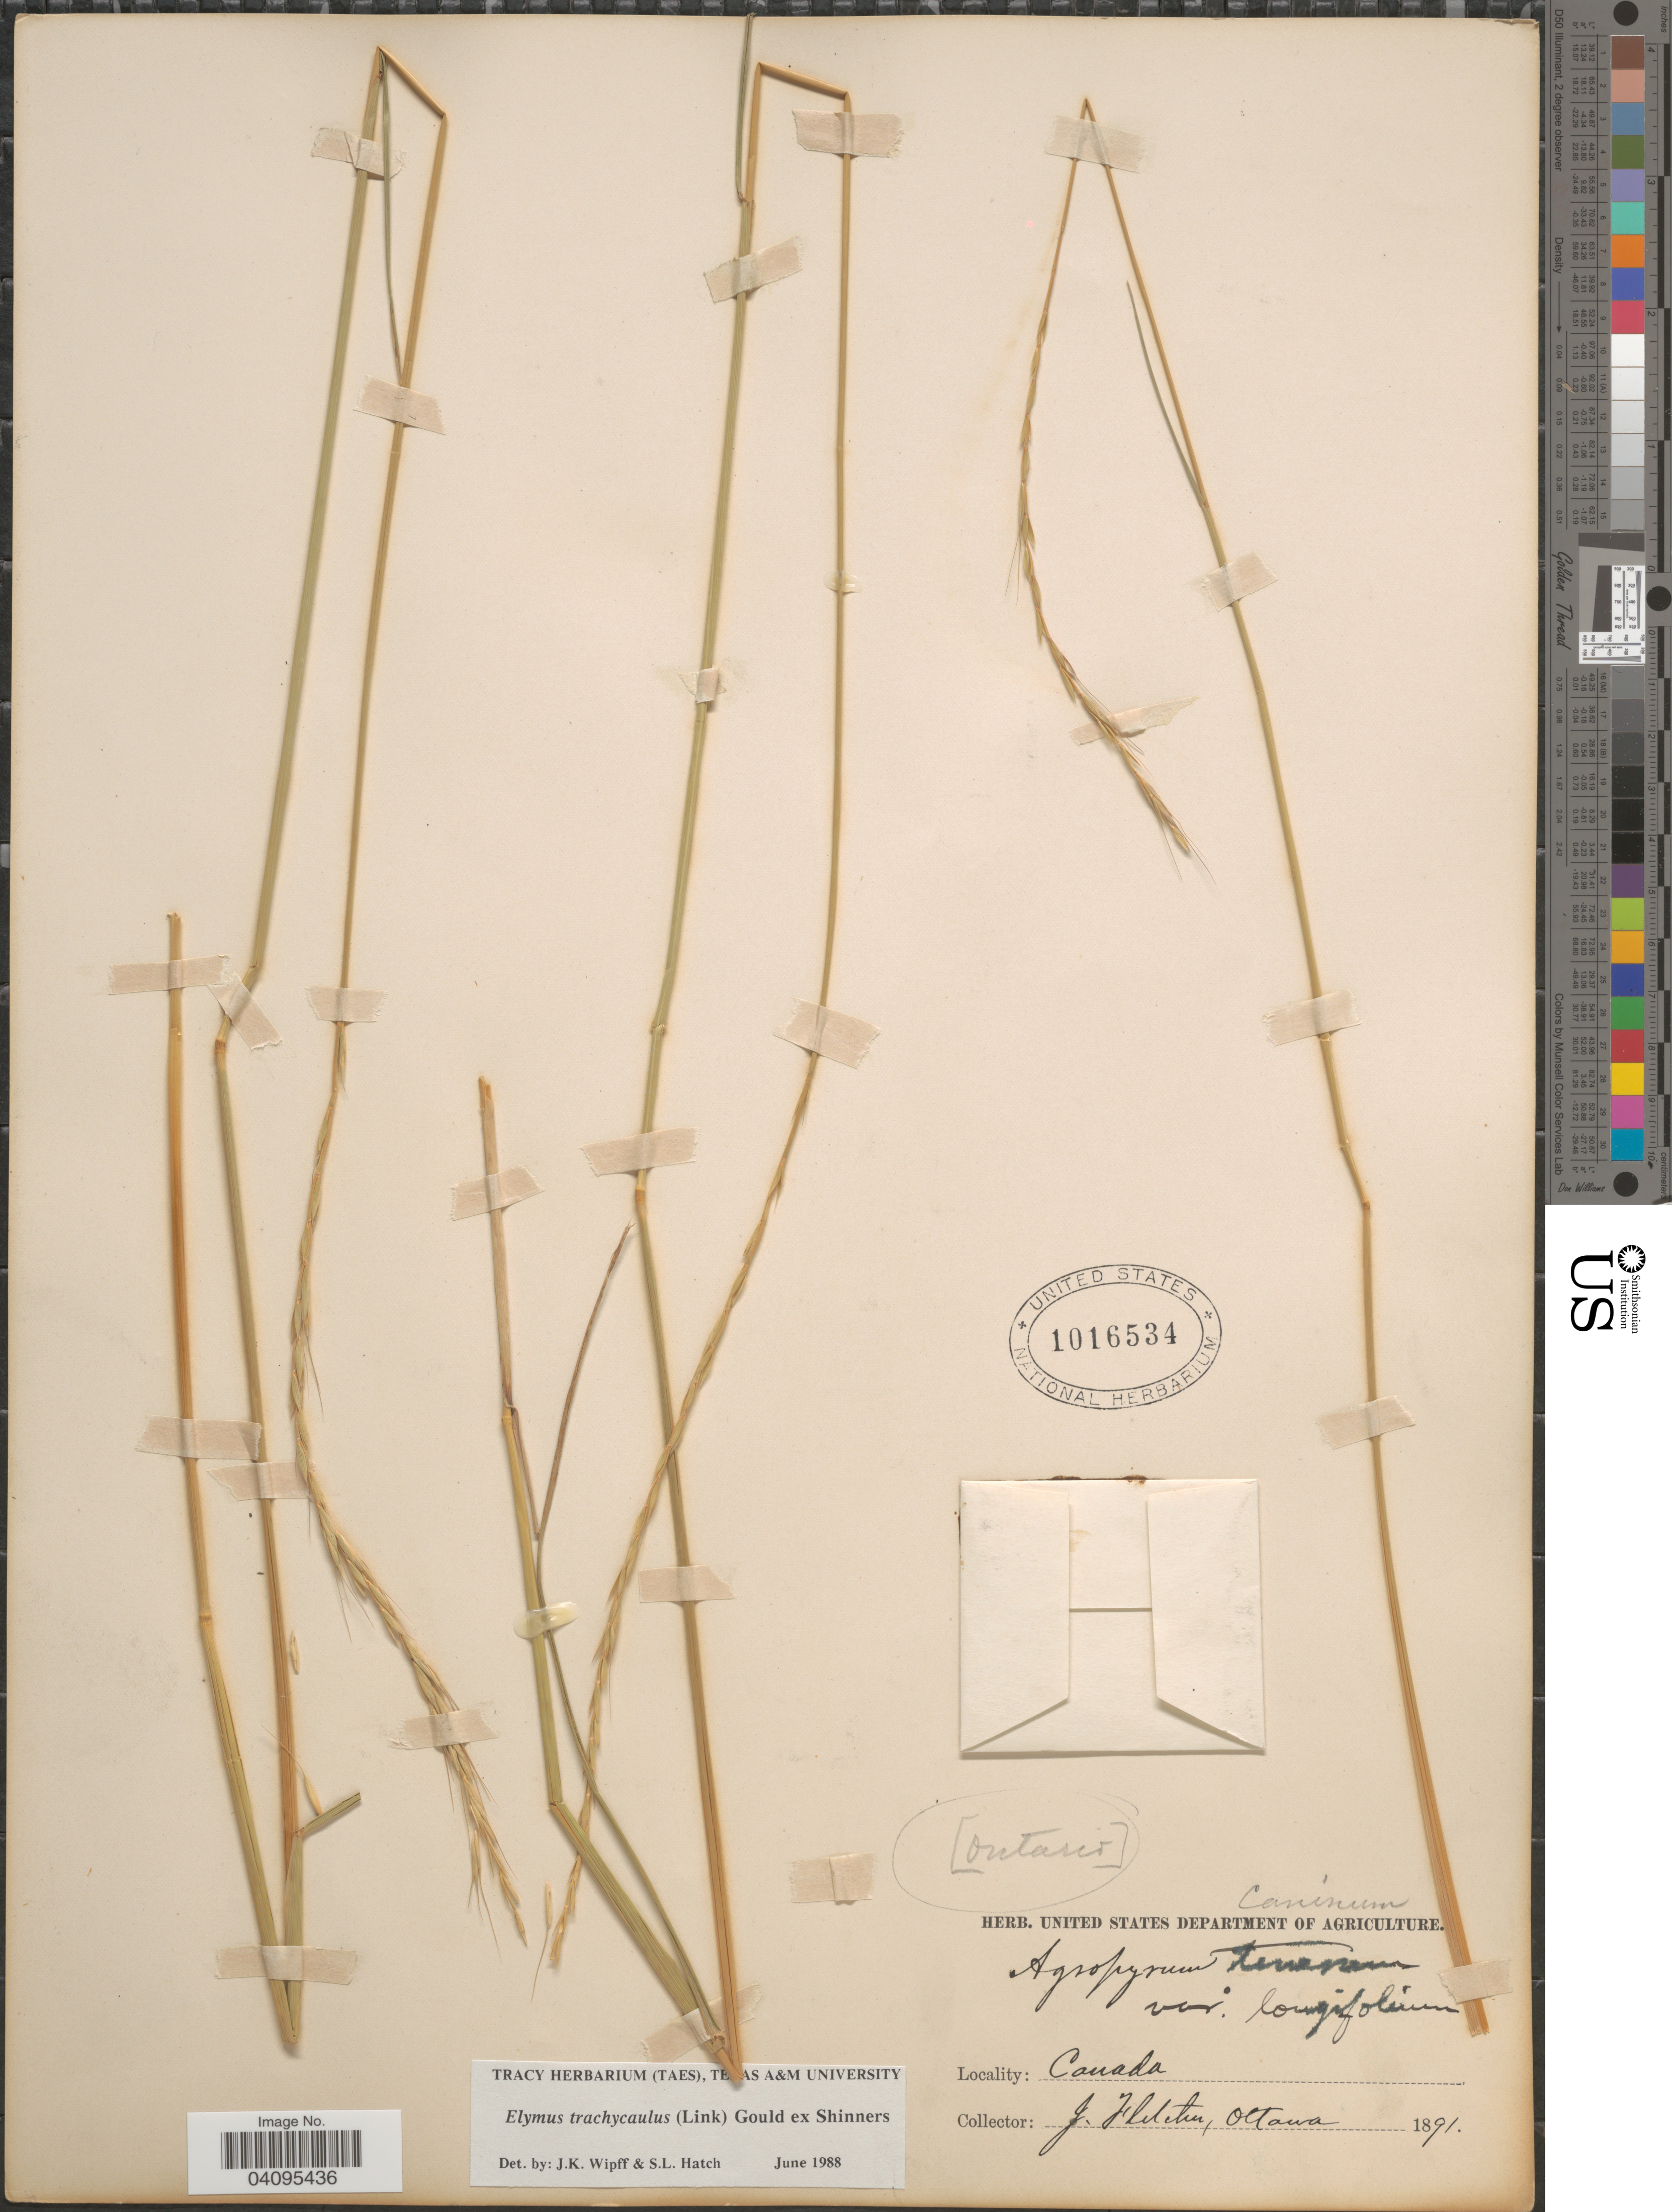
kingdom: Plantae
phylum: Tracheophyta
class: Liliopsida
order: Poales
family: Poaceae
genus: Elymus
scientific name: Elymus trachycaulus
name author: (Link) Gould ex Shinners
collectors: J. Fletcher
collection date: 1891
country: Canada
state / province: Ontario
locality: Ottawa.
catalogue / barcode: US 1016534